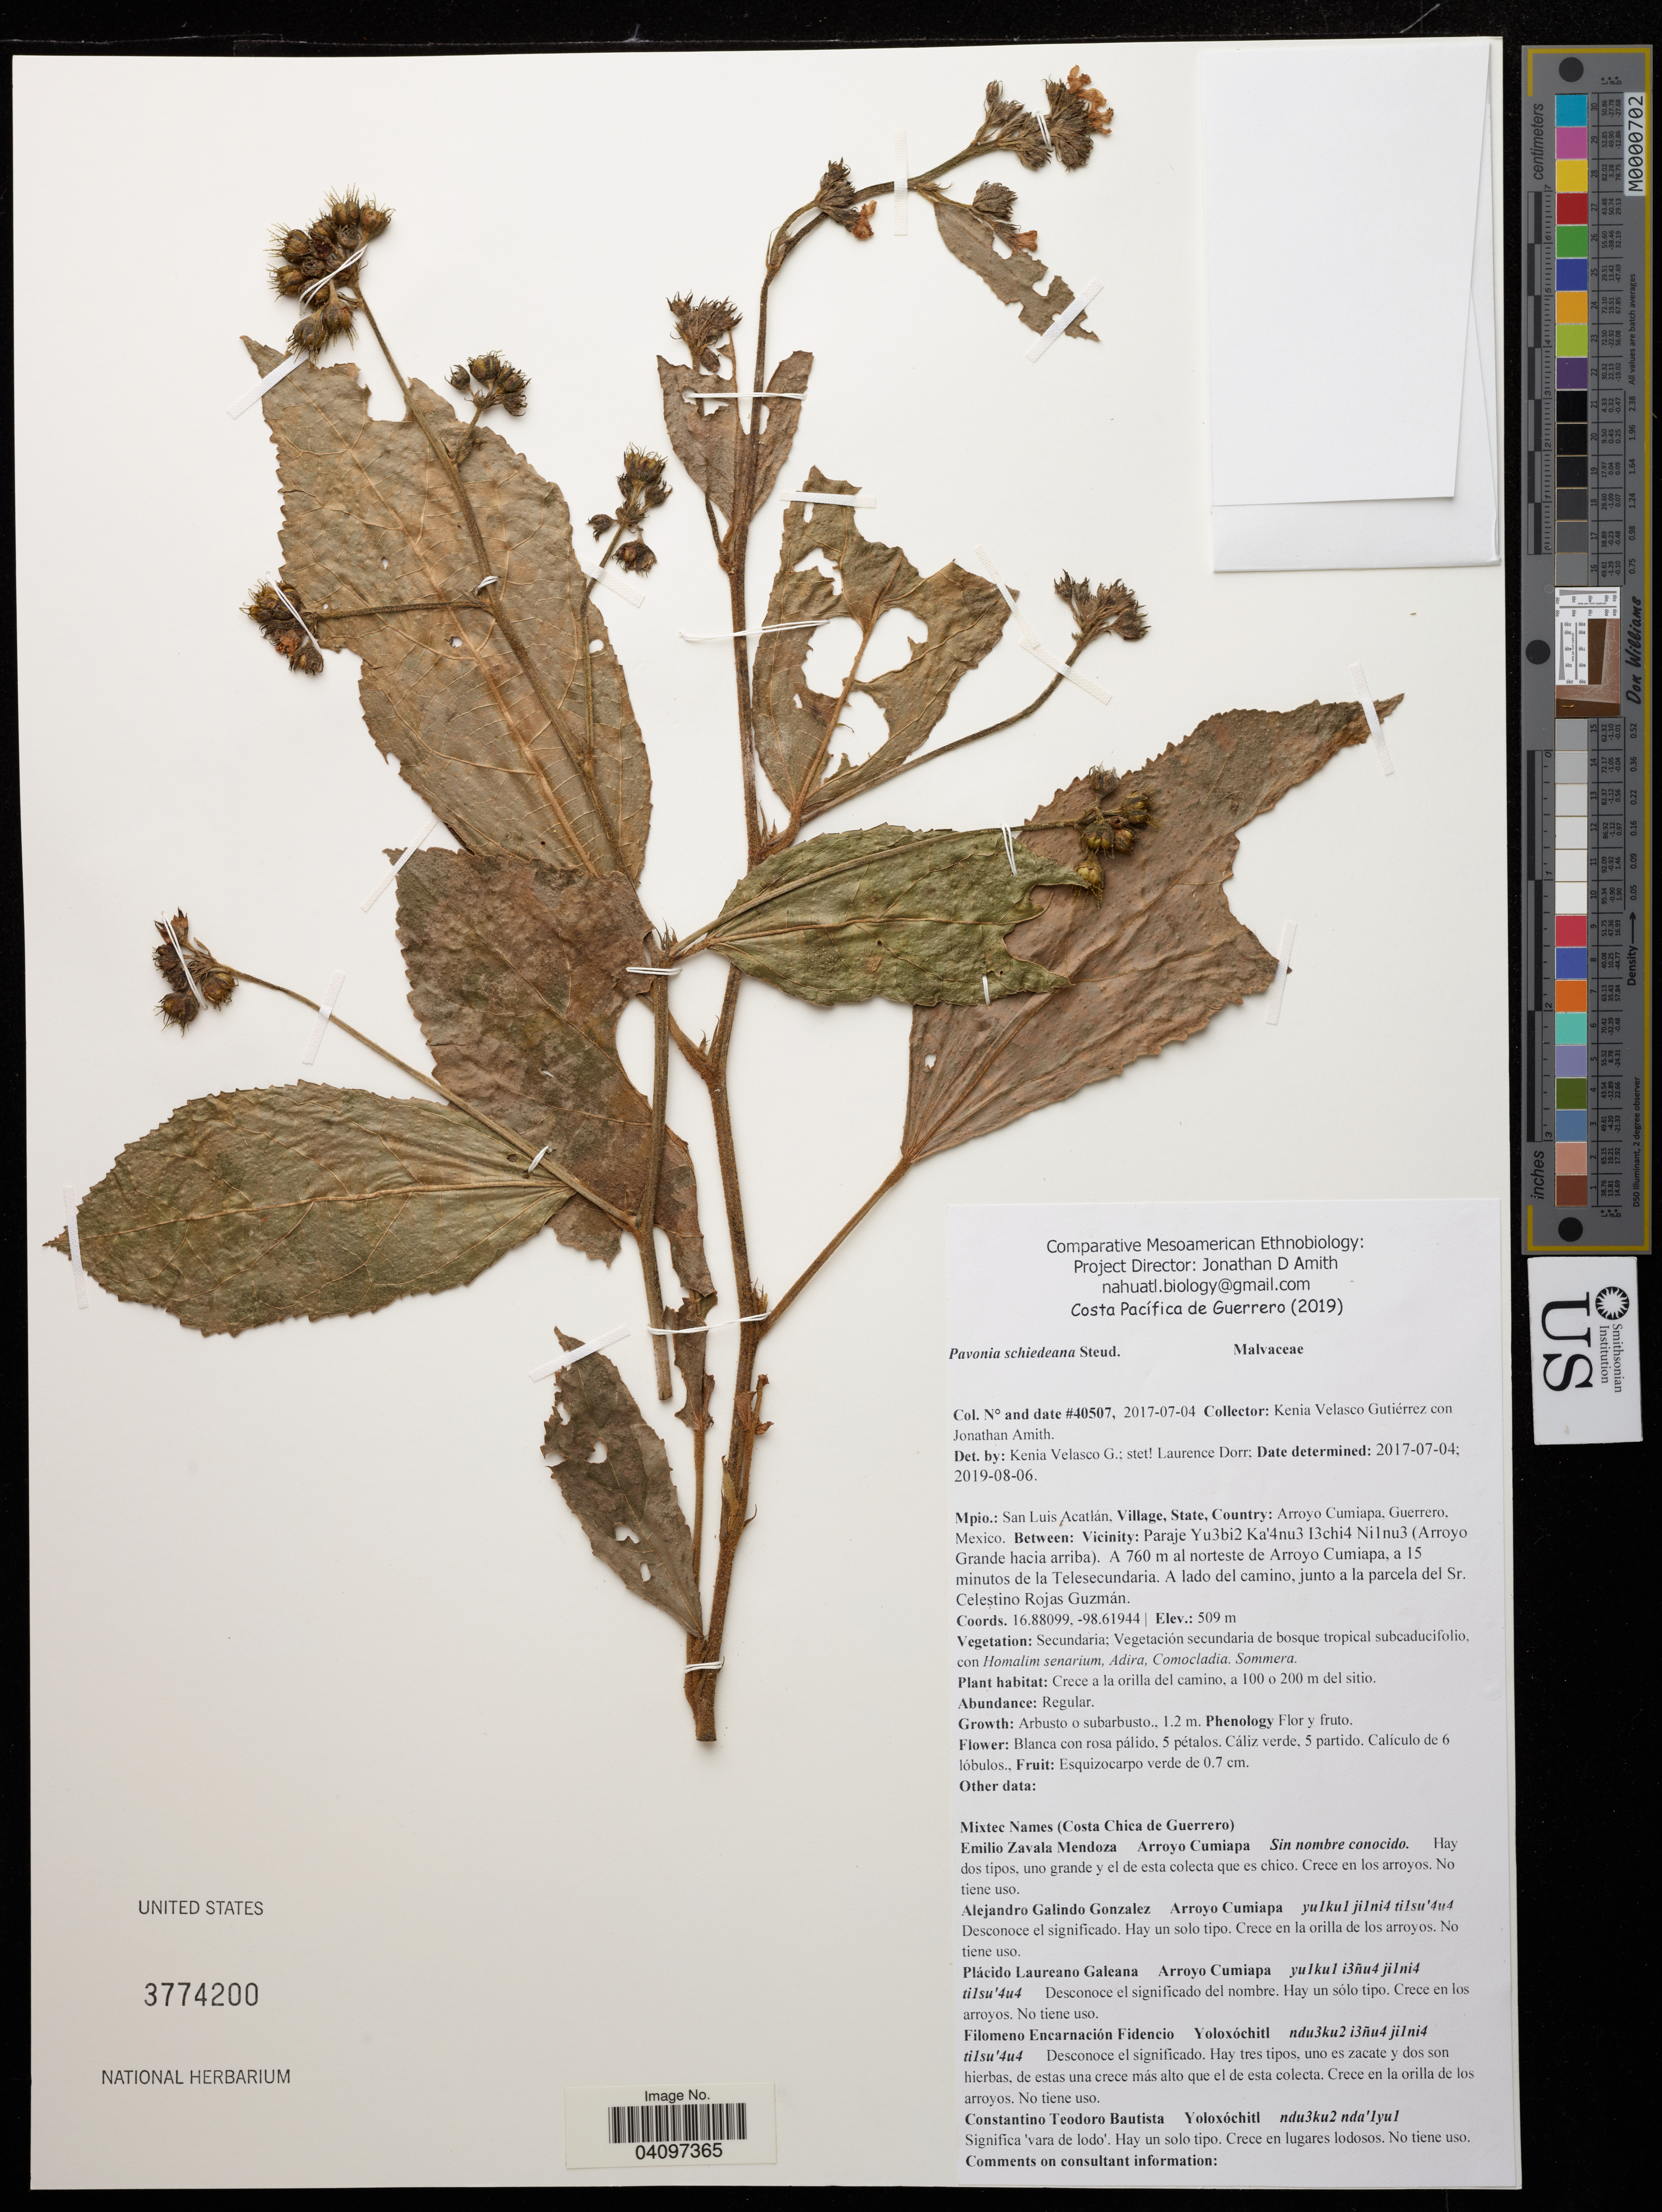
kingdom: Plantae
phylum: Tracheophyta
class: Magnoliopsida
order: Malvales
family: Malvaceae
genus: Pavonia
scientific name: Pavonia schiedeana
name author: Steud.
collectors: K. Velasco Gutiérrez & J. D. Amith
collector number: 40507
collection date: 2017-07-04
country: Mexico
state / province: Guerrero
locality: Mpio .: San Luis Acatlán, Village, State, Country: Arroyo Cumiapa, Guerrero, Mexico. Between: Vicinity: Paraje Yu3bi2 Ka'4nu3 I3chi4 Nilnu3 (Arroyo Grande hacia arriba). A 760 m al norteste de Arroyo Cumiapa, a 15 minutos de la Telesecundaria. A lado del camino, junto a la parcela del Sr. Celeștino Rojas Guzmán.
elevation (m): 509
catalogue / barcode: US 3774200